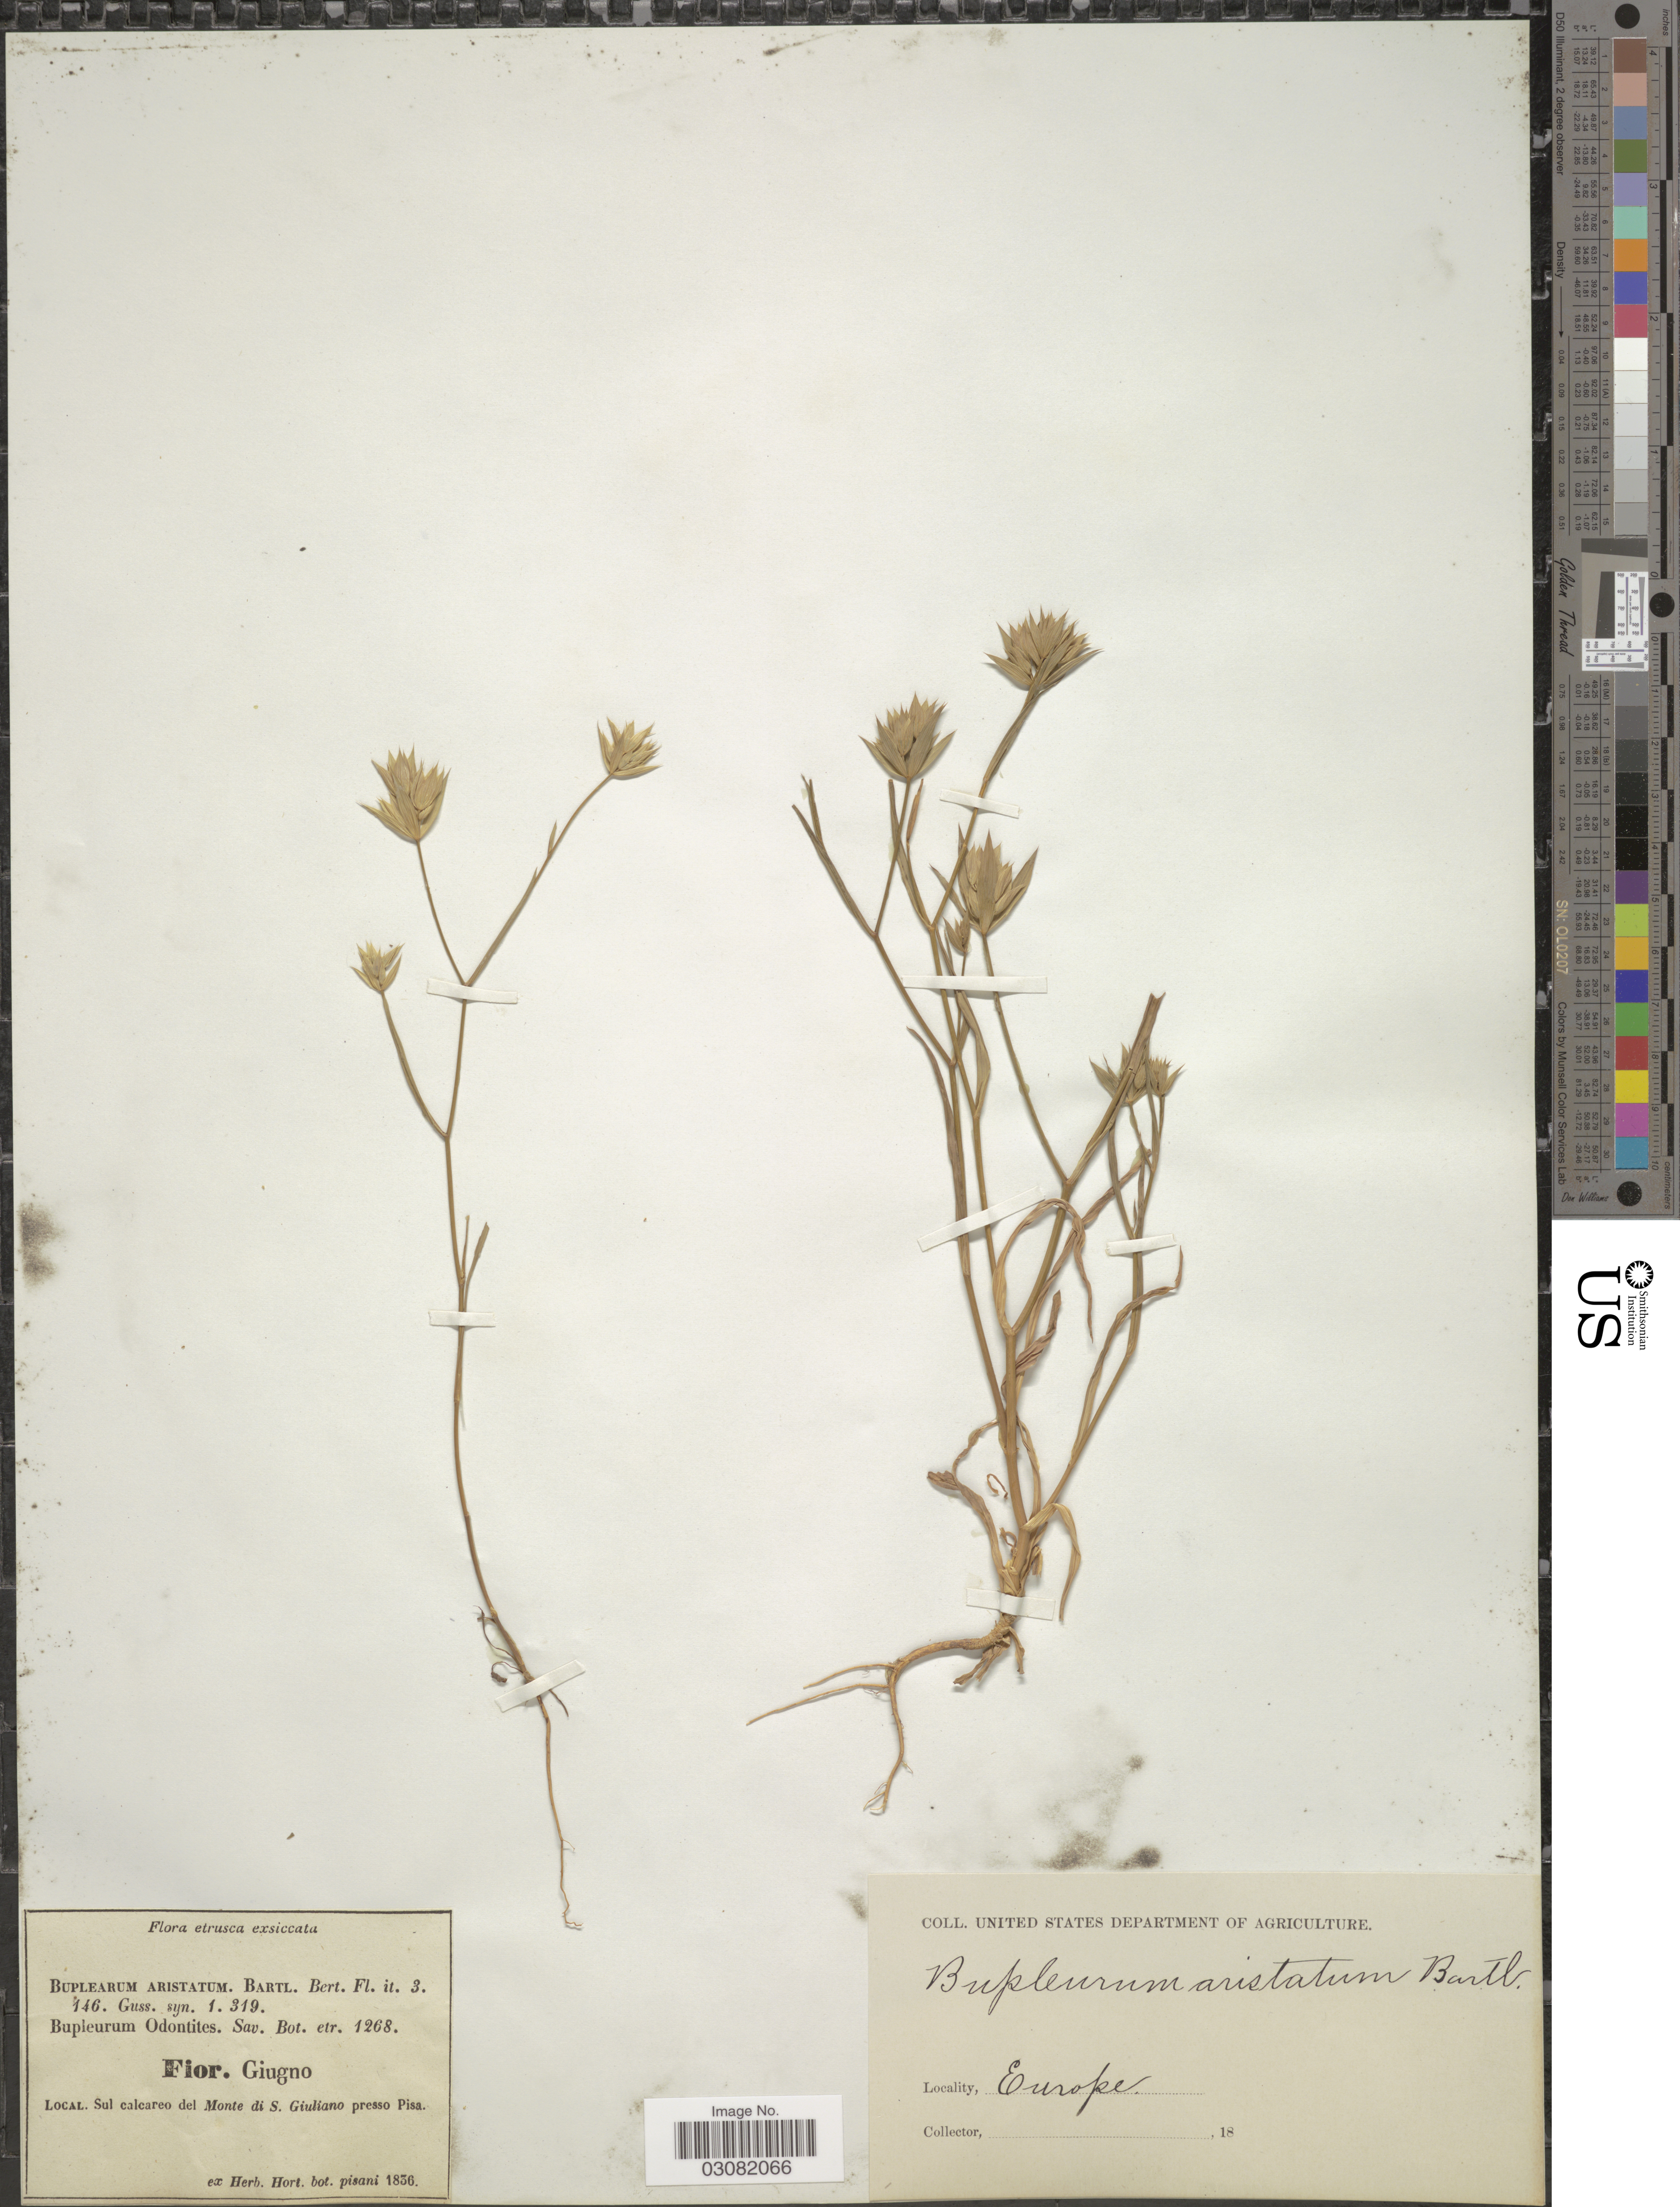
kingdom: Plantae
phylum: Tracheophyta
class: Magnoliopsida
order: Apiales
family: Apiaceae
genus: Bupleurum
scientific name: Bupleurum veronense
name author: Turra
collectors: ex herb. Hort. Bot. Pisani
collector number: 146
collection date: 1836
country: Italy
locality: Sul calcareo del Monte di S. Giuliano presso Pisa. Europe.